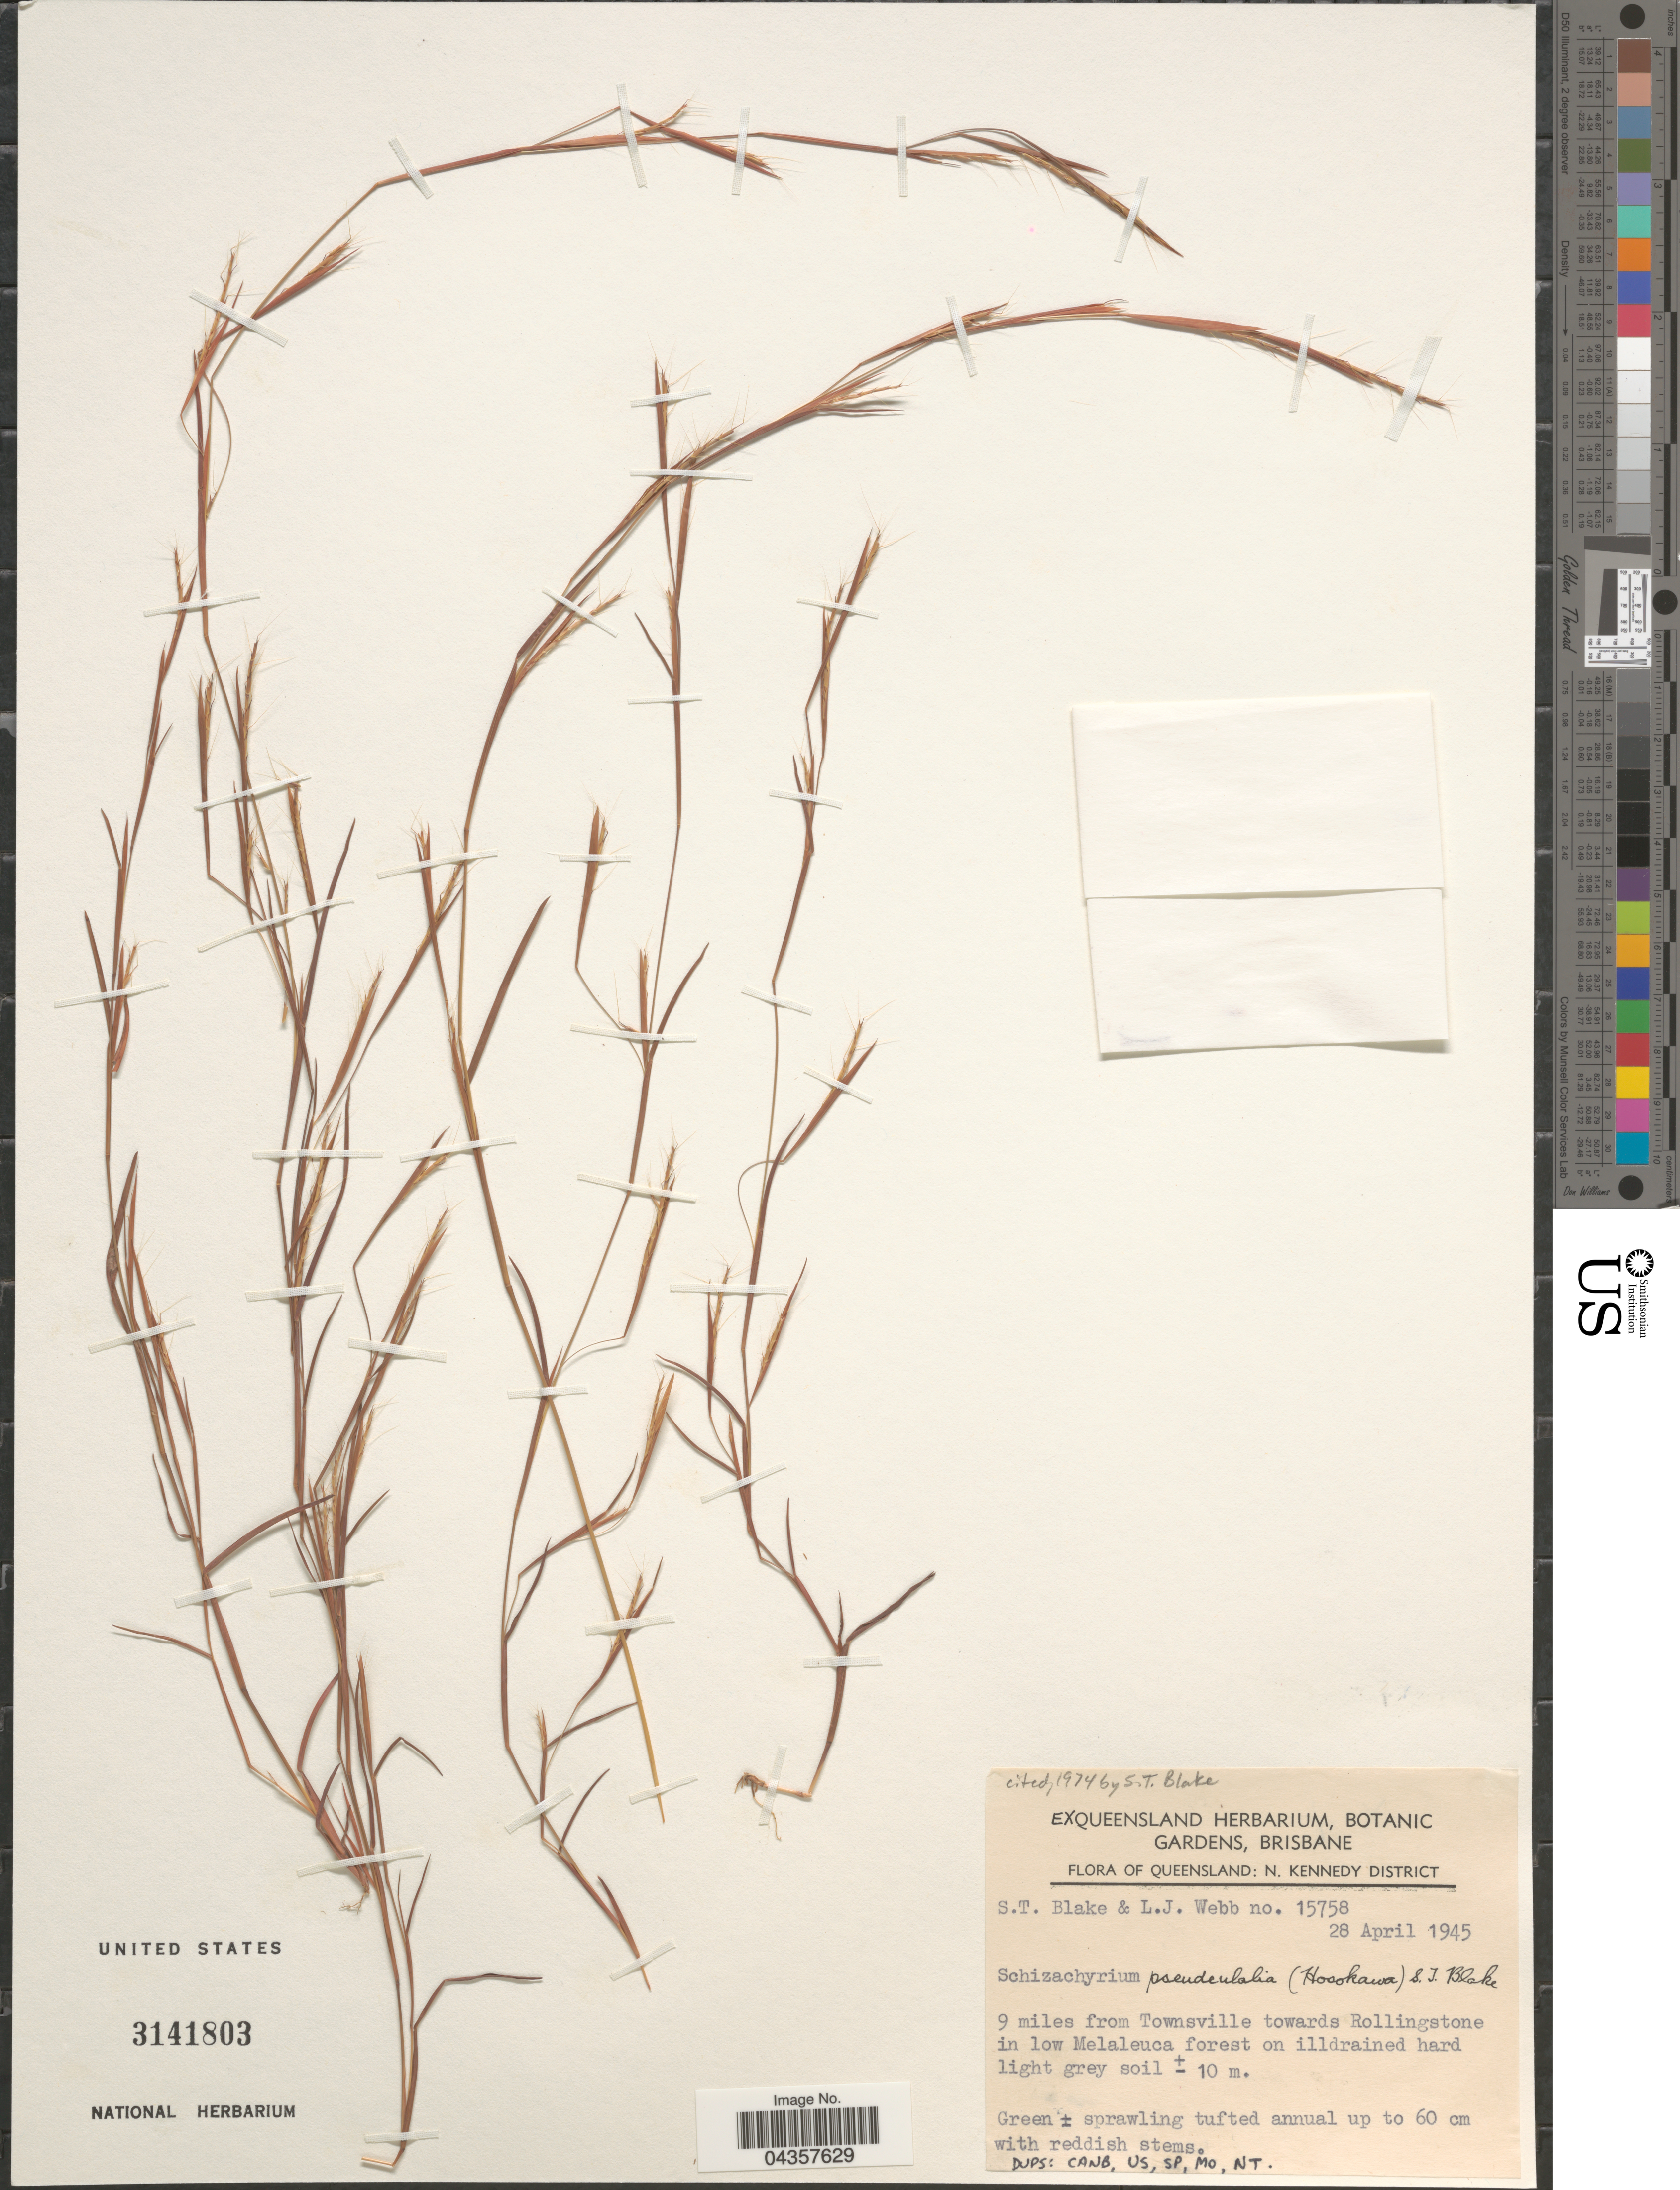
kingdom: Plantae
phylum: Tracheophyta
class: Liliopsida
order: Poales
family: Poaceae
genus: Schizachyrium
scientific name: Schizachyrium pseudeulalia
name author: (Hosok.) S.T. Blake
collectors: S. T. Blake & L. Webb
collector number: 15758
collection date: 1945-04-28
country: Australia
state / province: Queensland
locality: N. Kennedy District. 9 miles from Townsville towards Rollingstone.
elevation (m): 10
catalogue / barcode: US 3141803